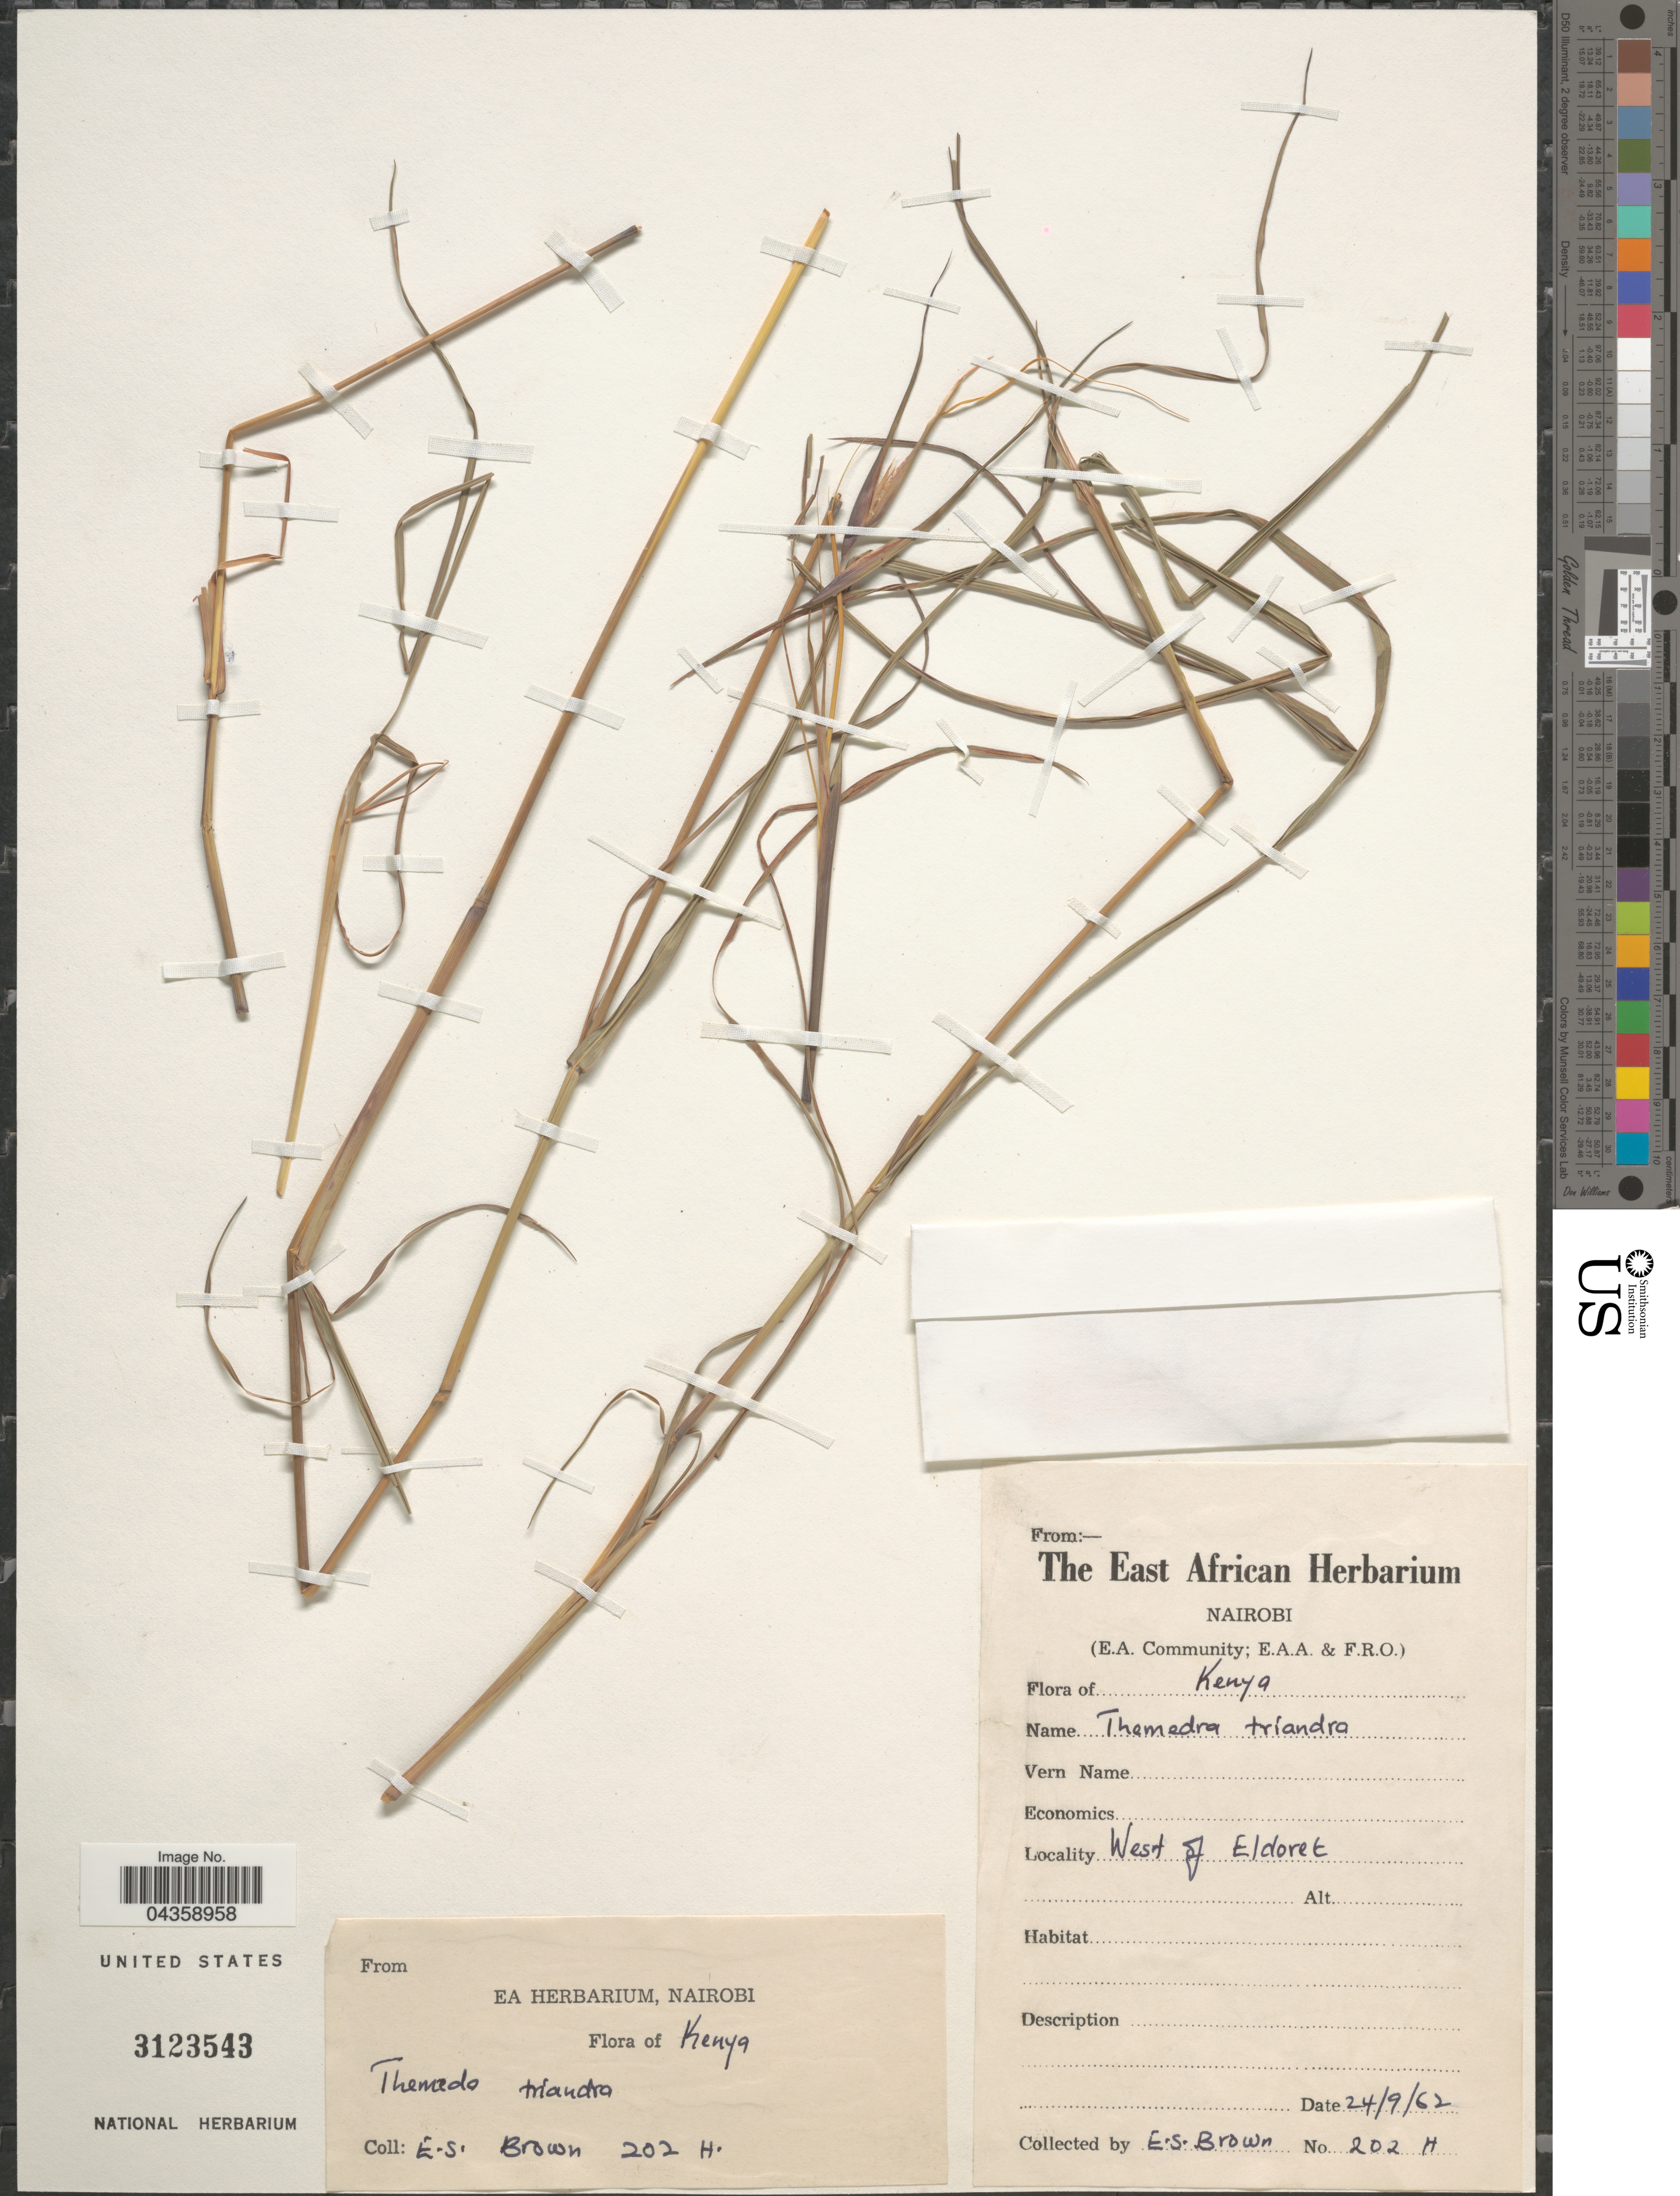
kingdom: Plantae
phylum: Tracheophyta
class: Liliopsida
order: Poales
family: Poaceae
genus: Themeda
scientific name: Themeda triandra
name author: Forssk.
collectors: E. Brown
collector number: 202H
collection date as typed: Transcribed d/m/y: 24/9/62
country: Kenya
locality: West of Eldoret.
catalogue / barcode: US 3123543